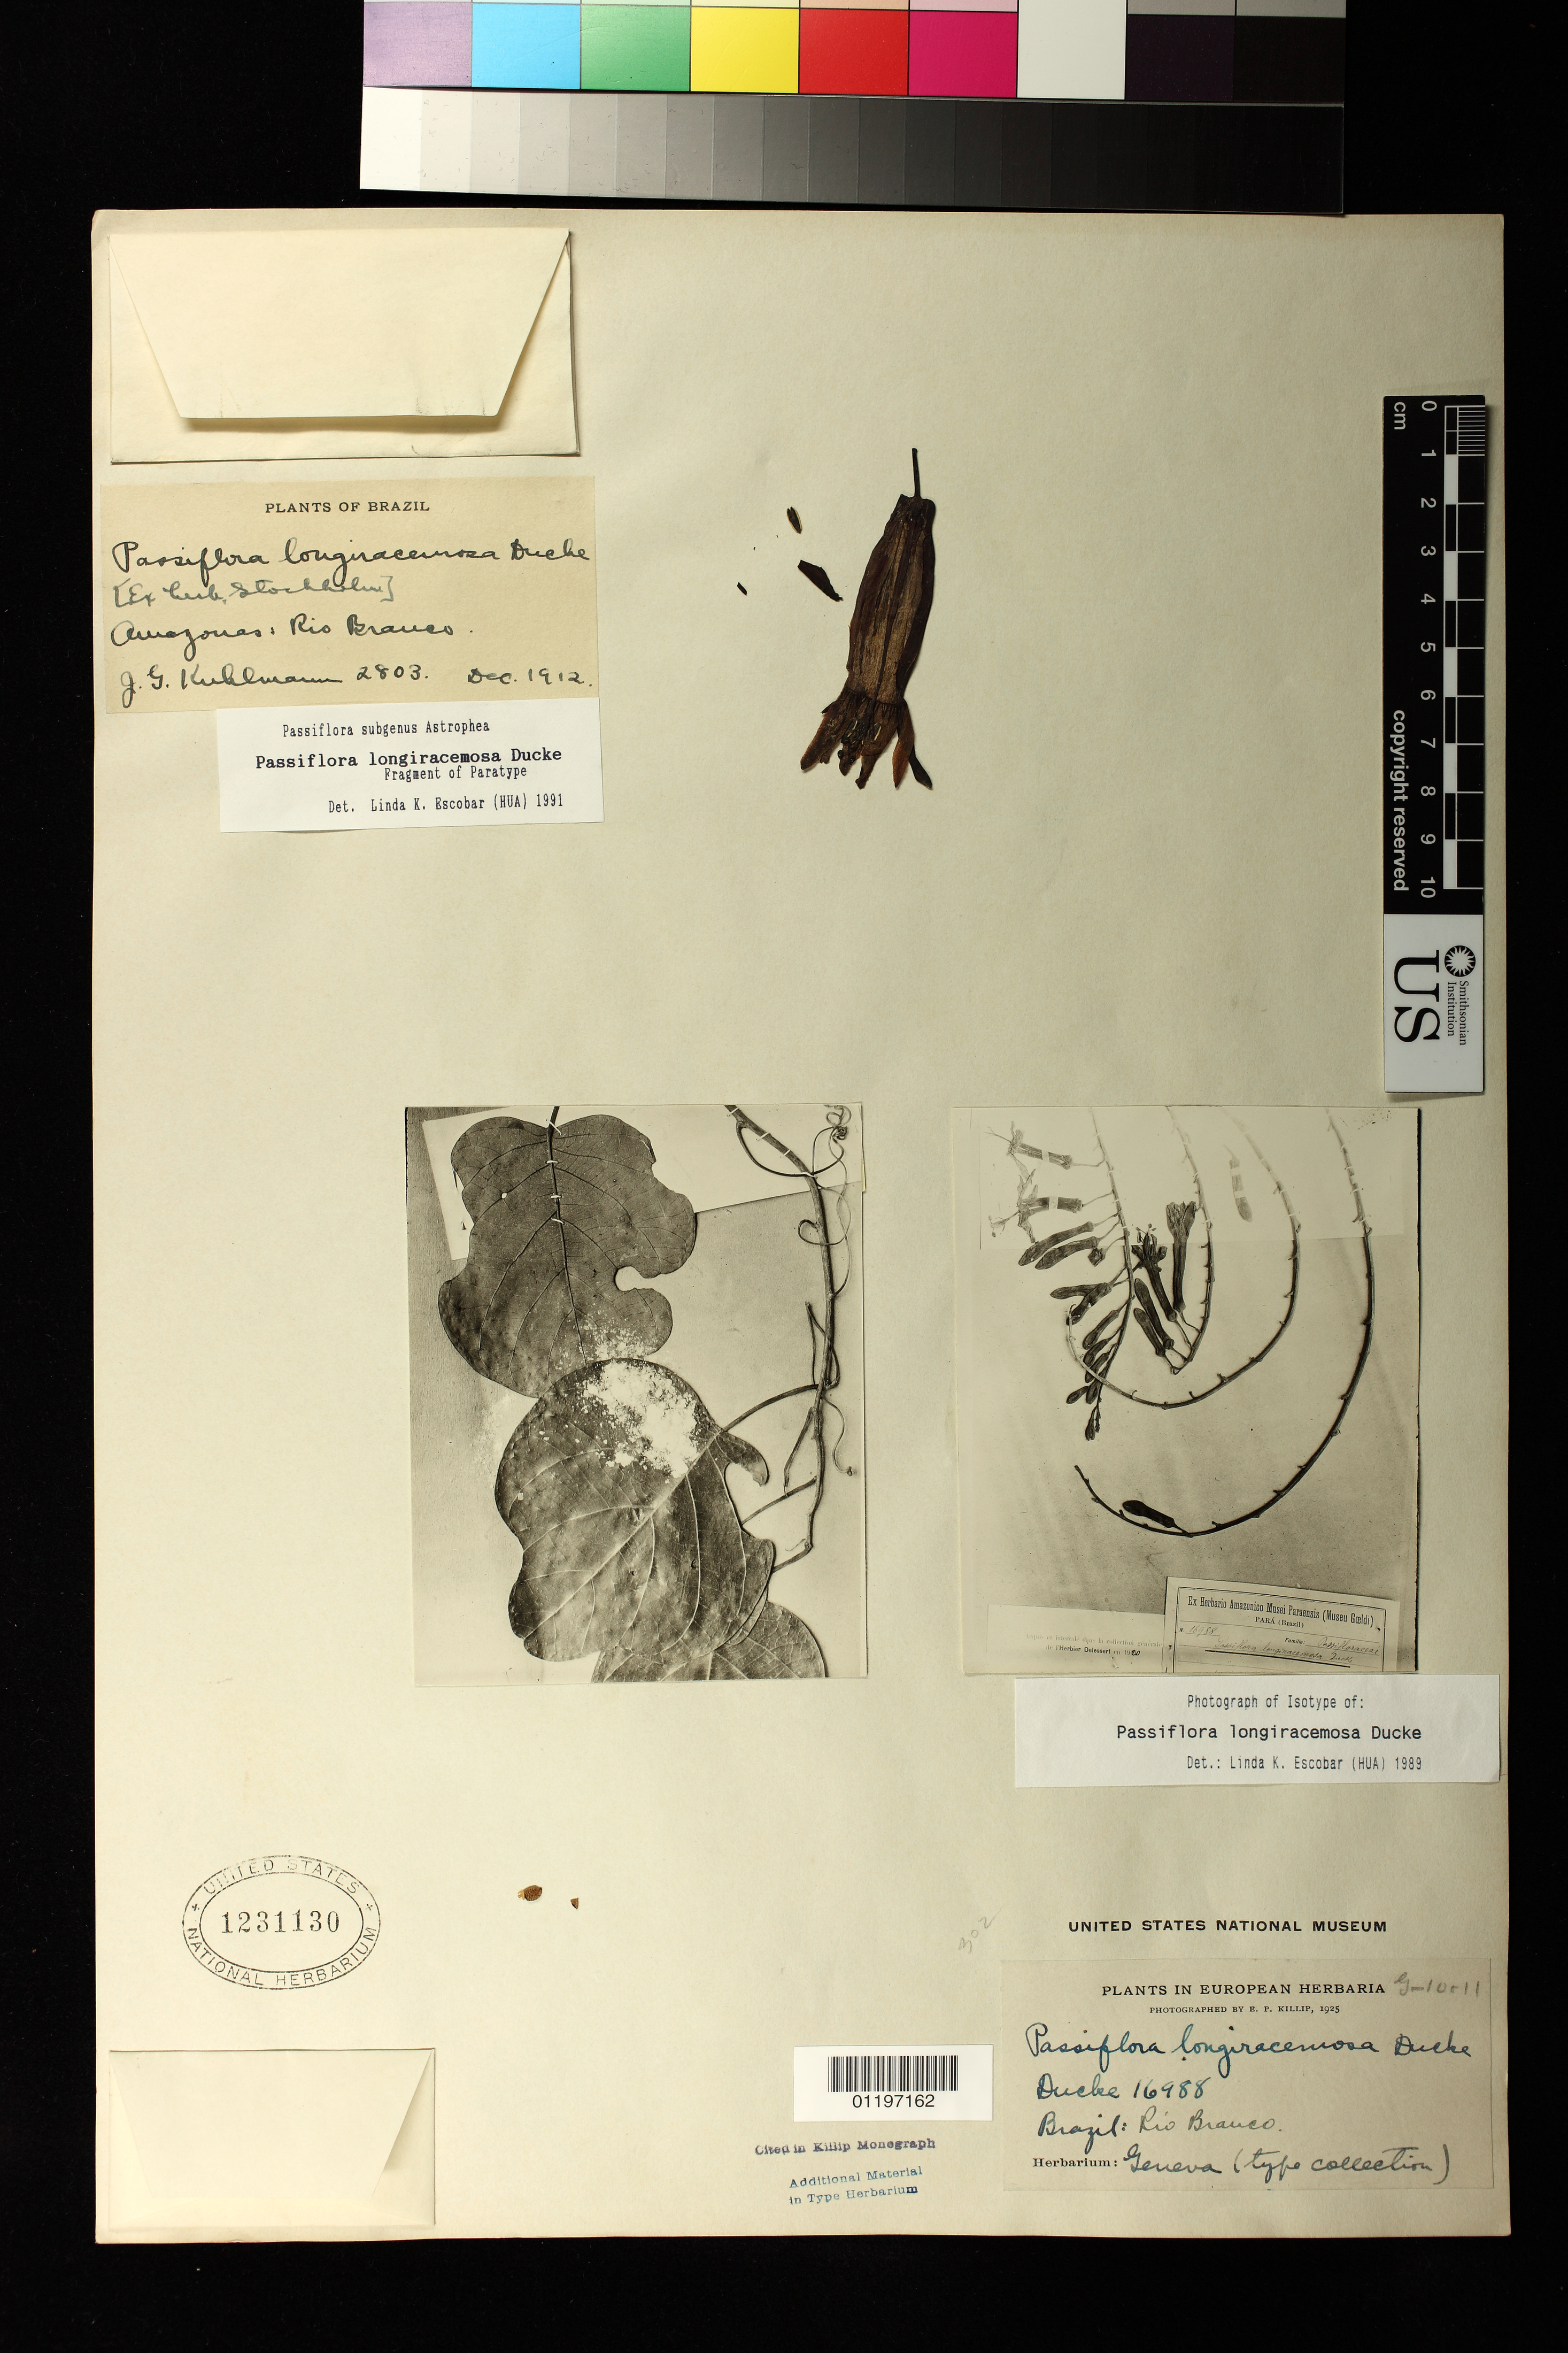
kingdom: Plantae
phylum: Tracheophyta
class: Magnoliopsida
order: Malpighiales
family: Passifloraceae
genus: Passiflora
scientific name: Passiflora longiracemosa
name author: Ducke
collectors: J. G. Kuhlmann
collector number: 2803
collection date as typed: Dec 1912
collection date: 1912-12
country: Brazil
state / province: Amazonas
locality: Rio Branco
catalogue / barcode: US 1231130